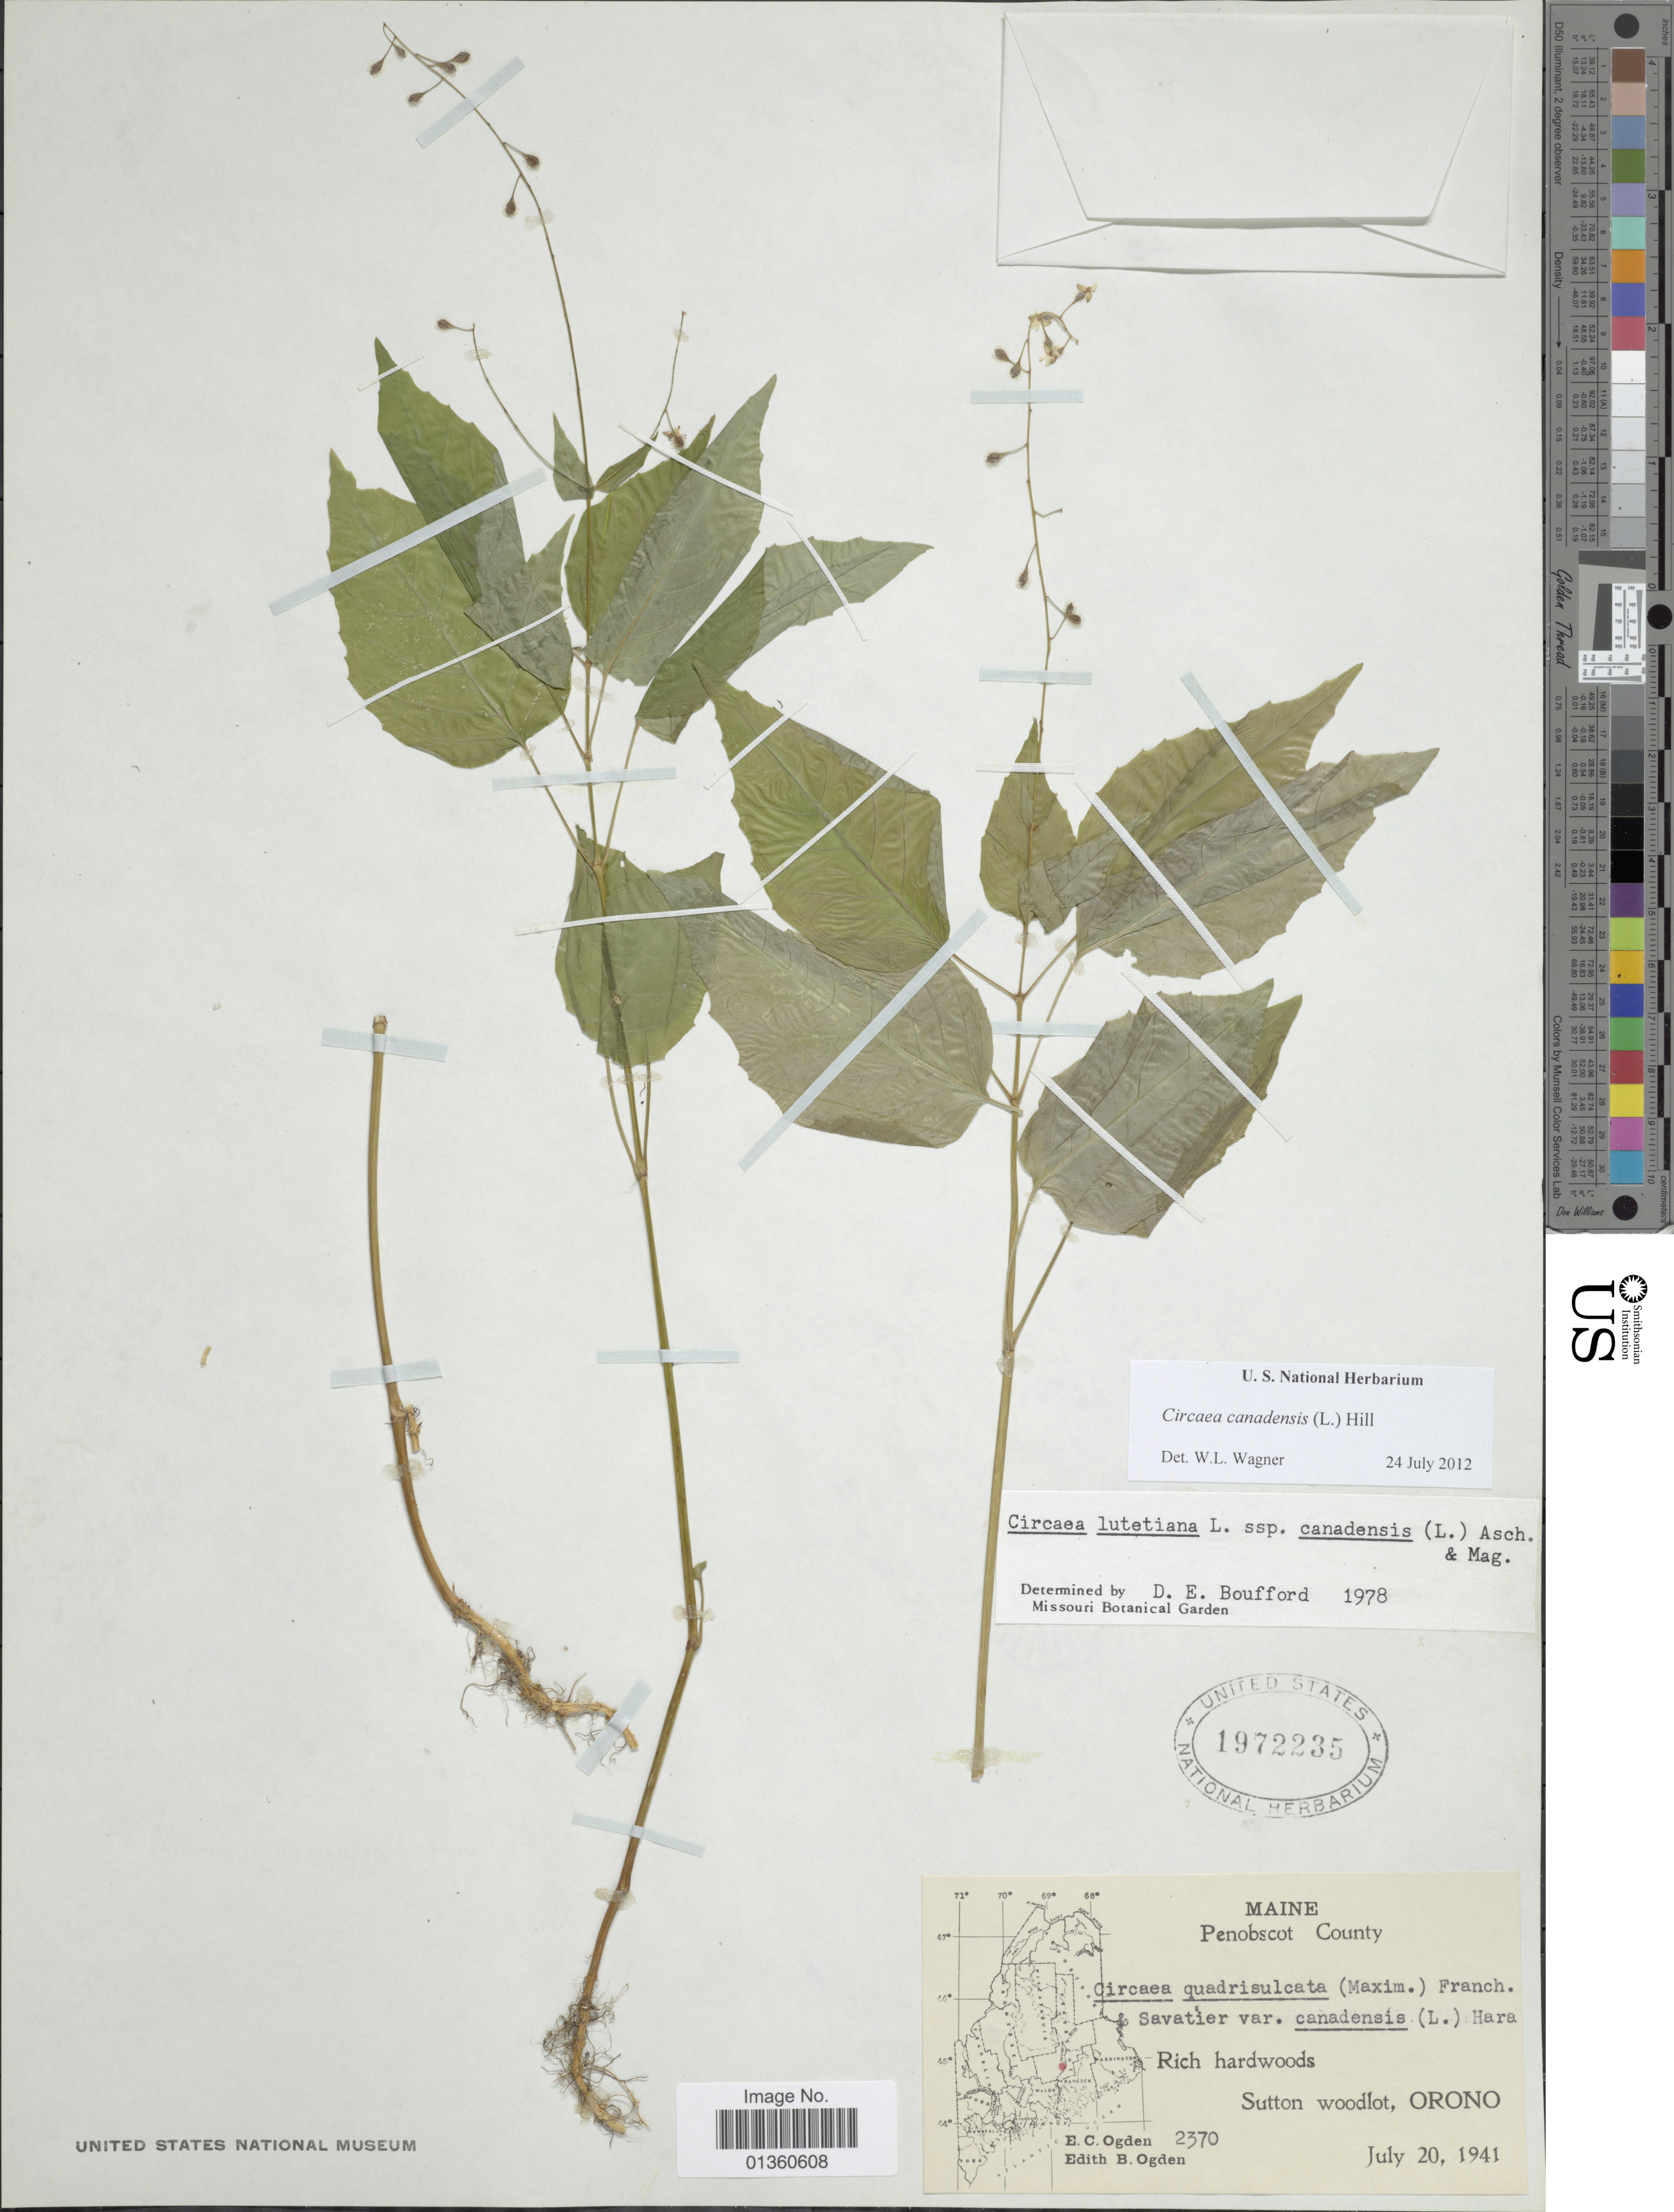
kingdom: Plantae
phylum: Tracheophyta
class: Magnoliopsida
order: Myrtales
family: Onagraceae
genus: Circaea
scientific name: Circaea canadensis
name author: (L.) Hill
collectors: E. Ogden & E. Ogden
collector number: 2370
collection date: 1941-07-20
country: United States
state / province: Maine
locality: Penobscot County. Sutton woodlot, Orono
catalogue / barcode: US 1972235